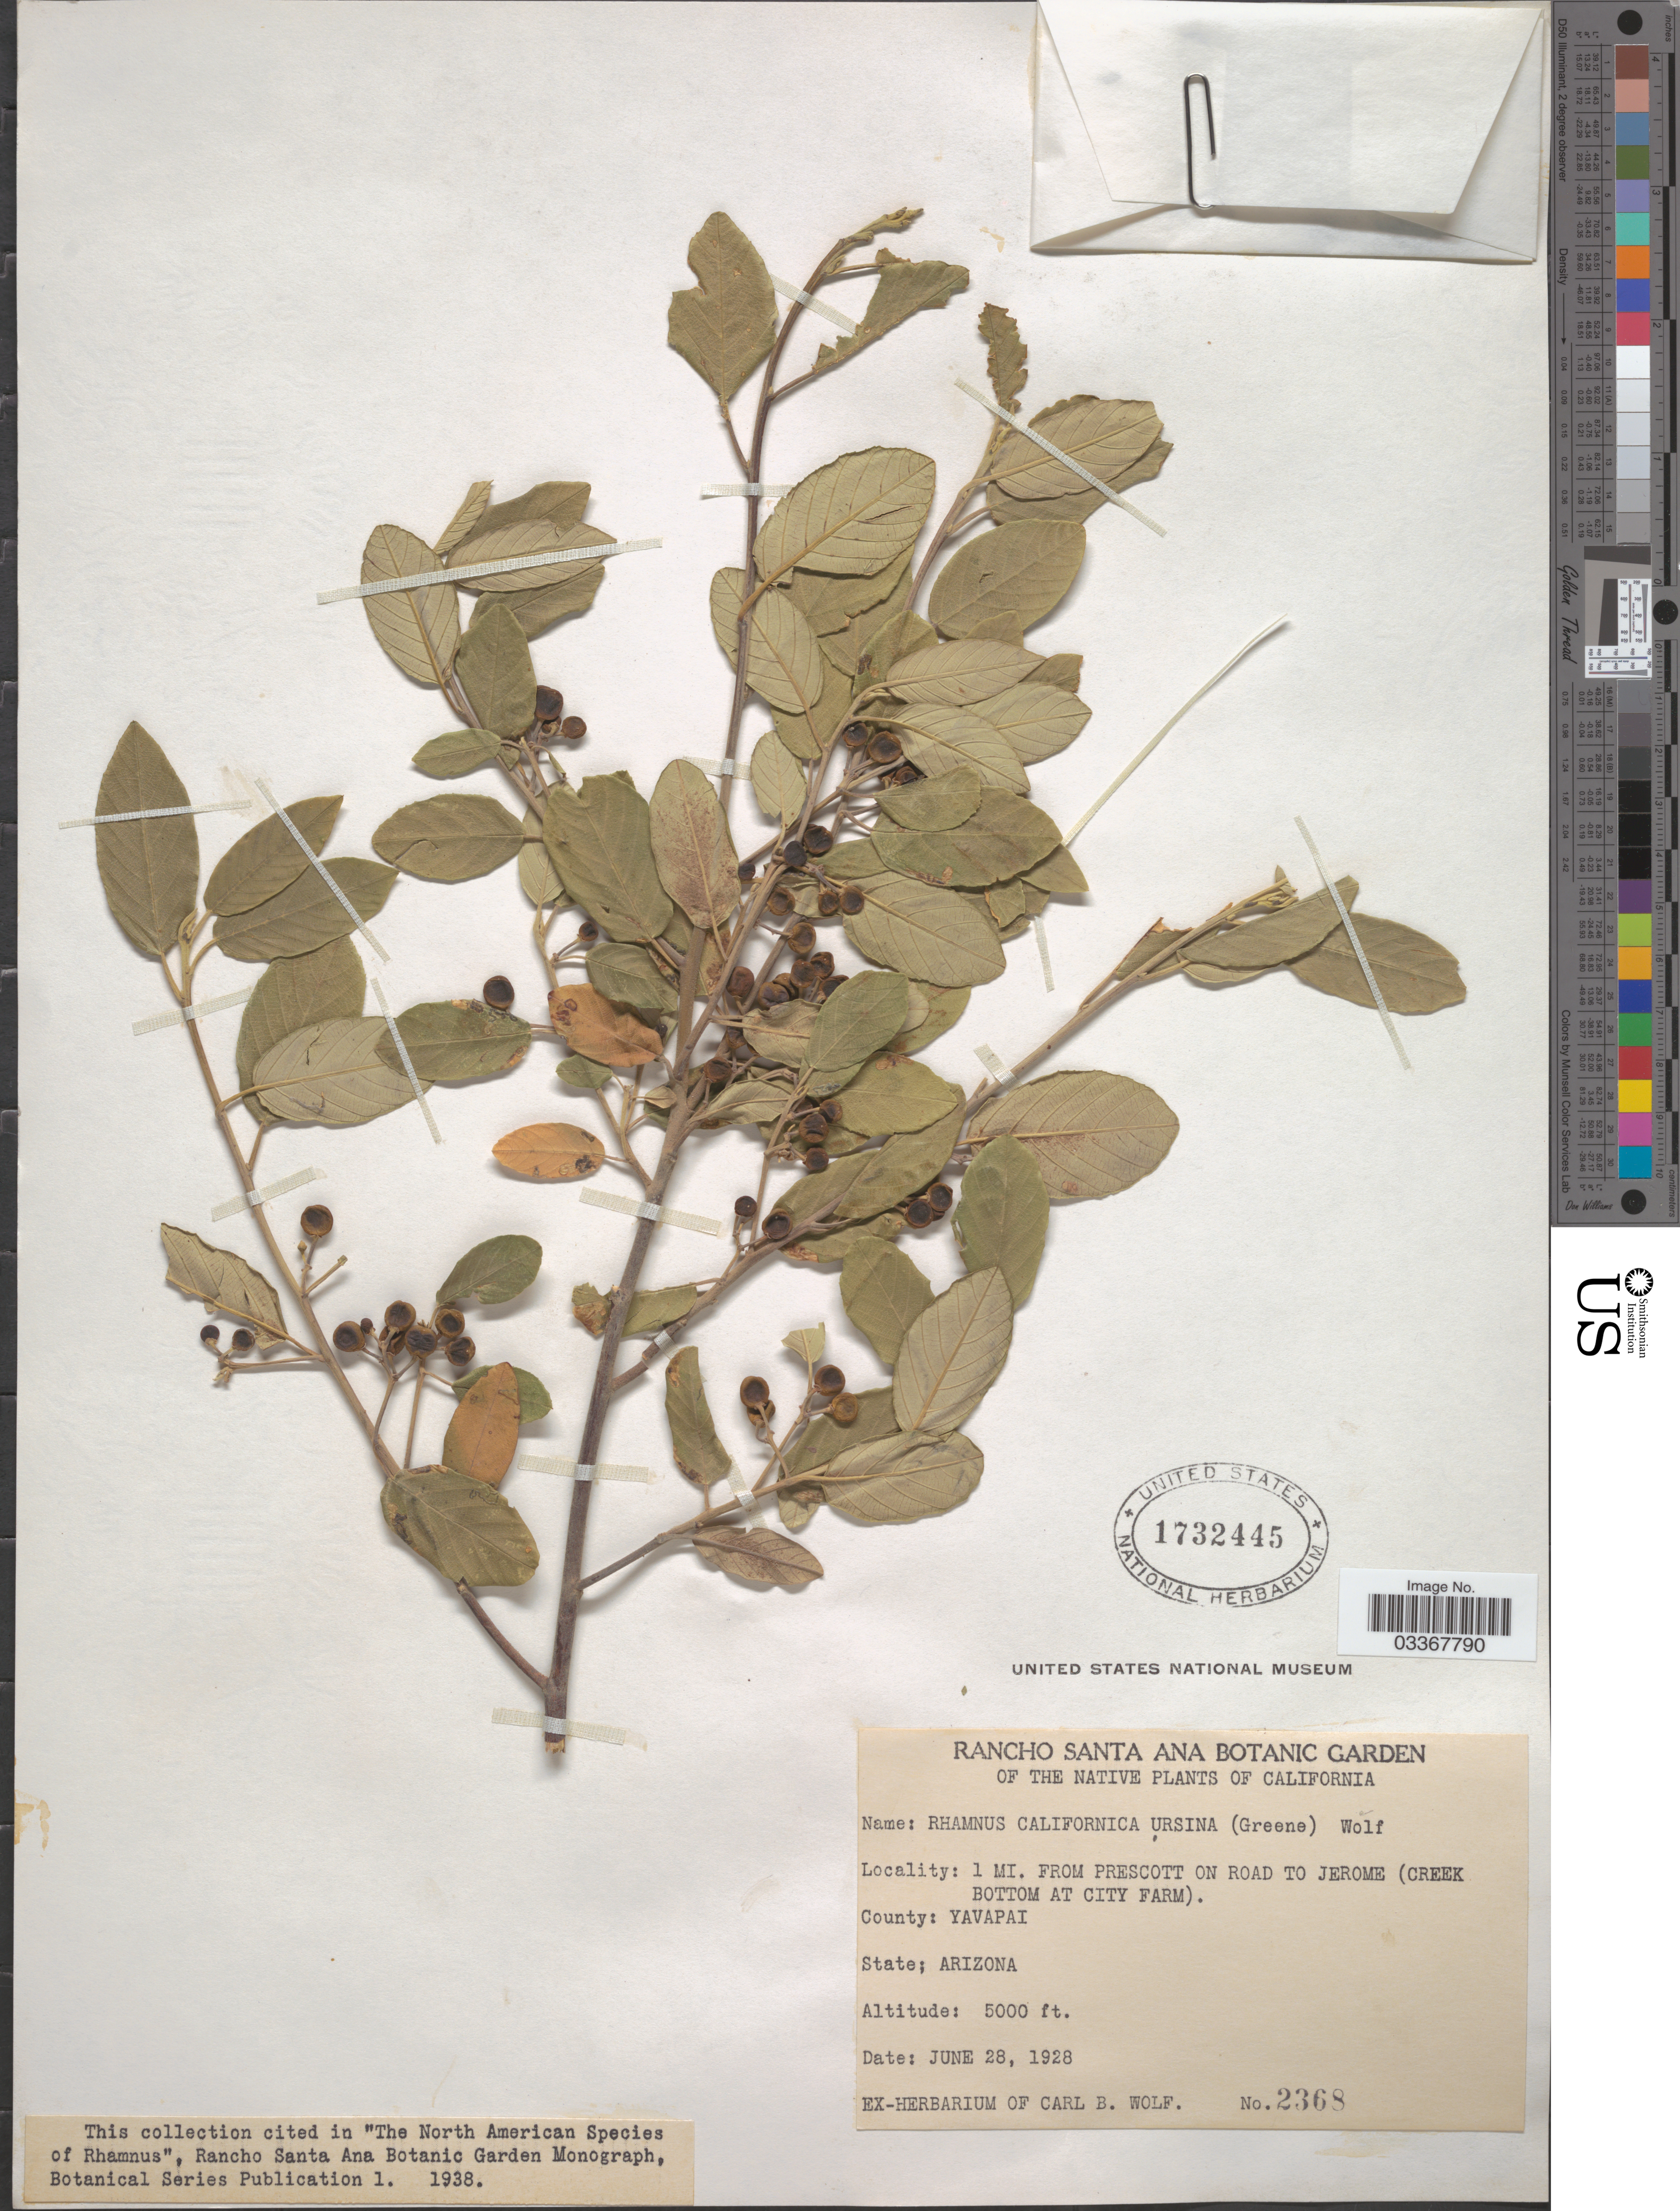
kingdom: Plantae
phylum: Tracheophyta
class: Magnoliopsida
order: Rosales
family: Rhamnaceae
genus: Frangula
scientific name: Frangula californica subsp. ursina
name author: (Greene) Kartesz & Gandhi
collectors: ex herb. Carl B. Wolf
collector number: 2368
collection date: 1928-06-28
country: United States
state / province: Arizona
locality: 1 mi from Prescott on road to Jerome (creek bottom at City Farm), County: Yavapai.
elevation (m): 1524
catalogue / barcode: US 1732445